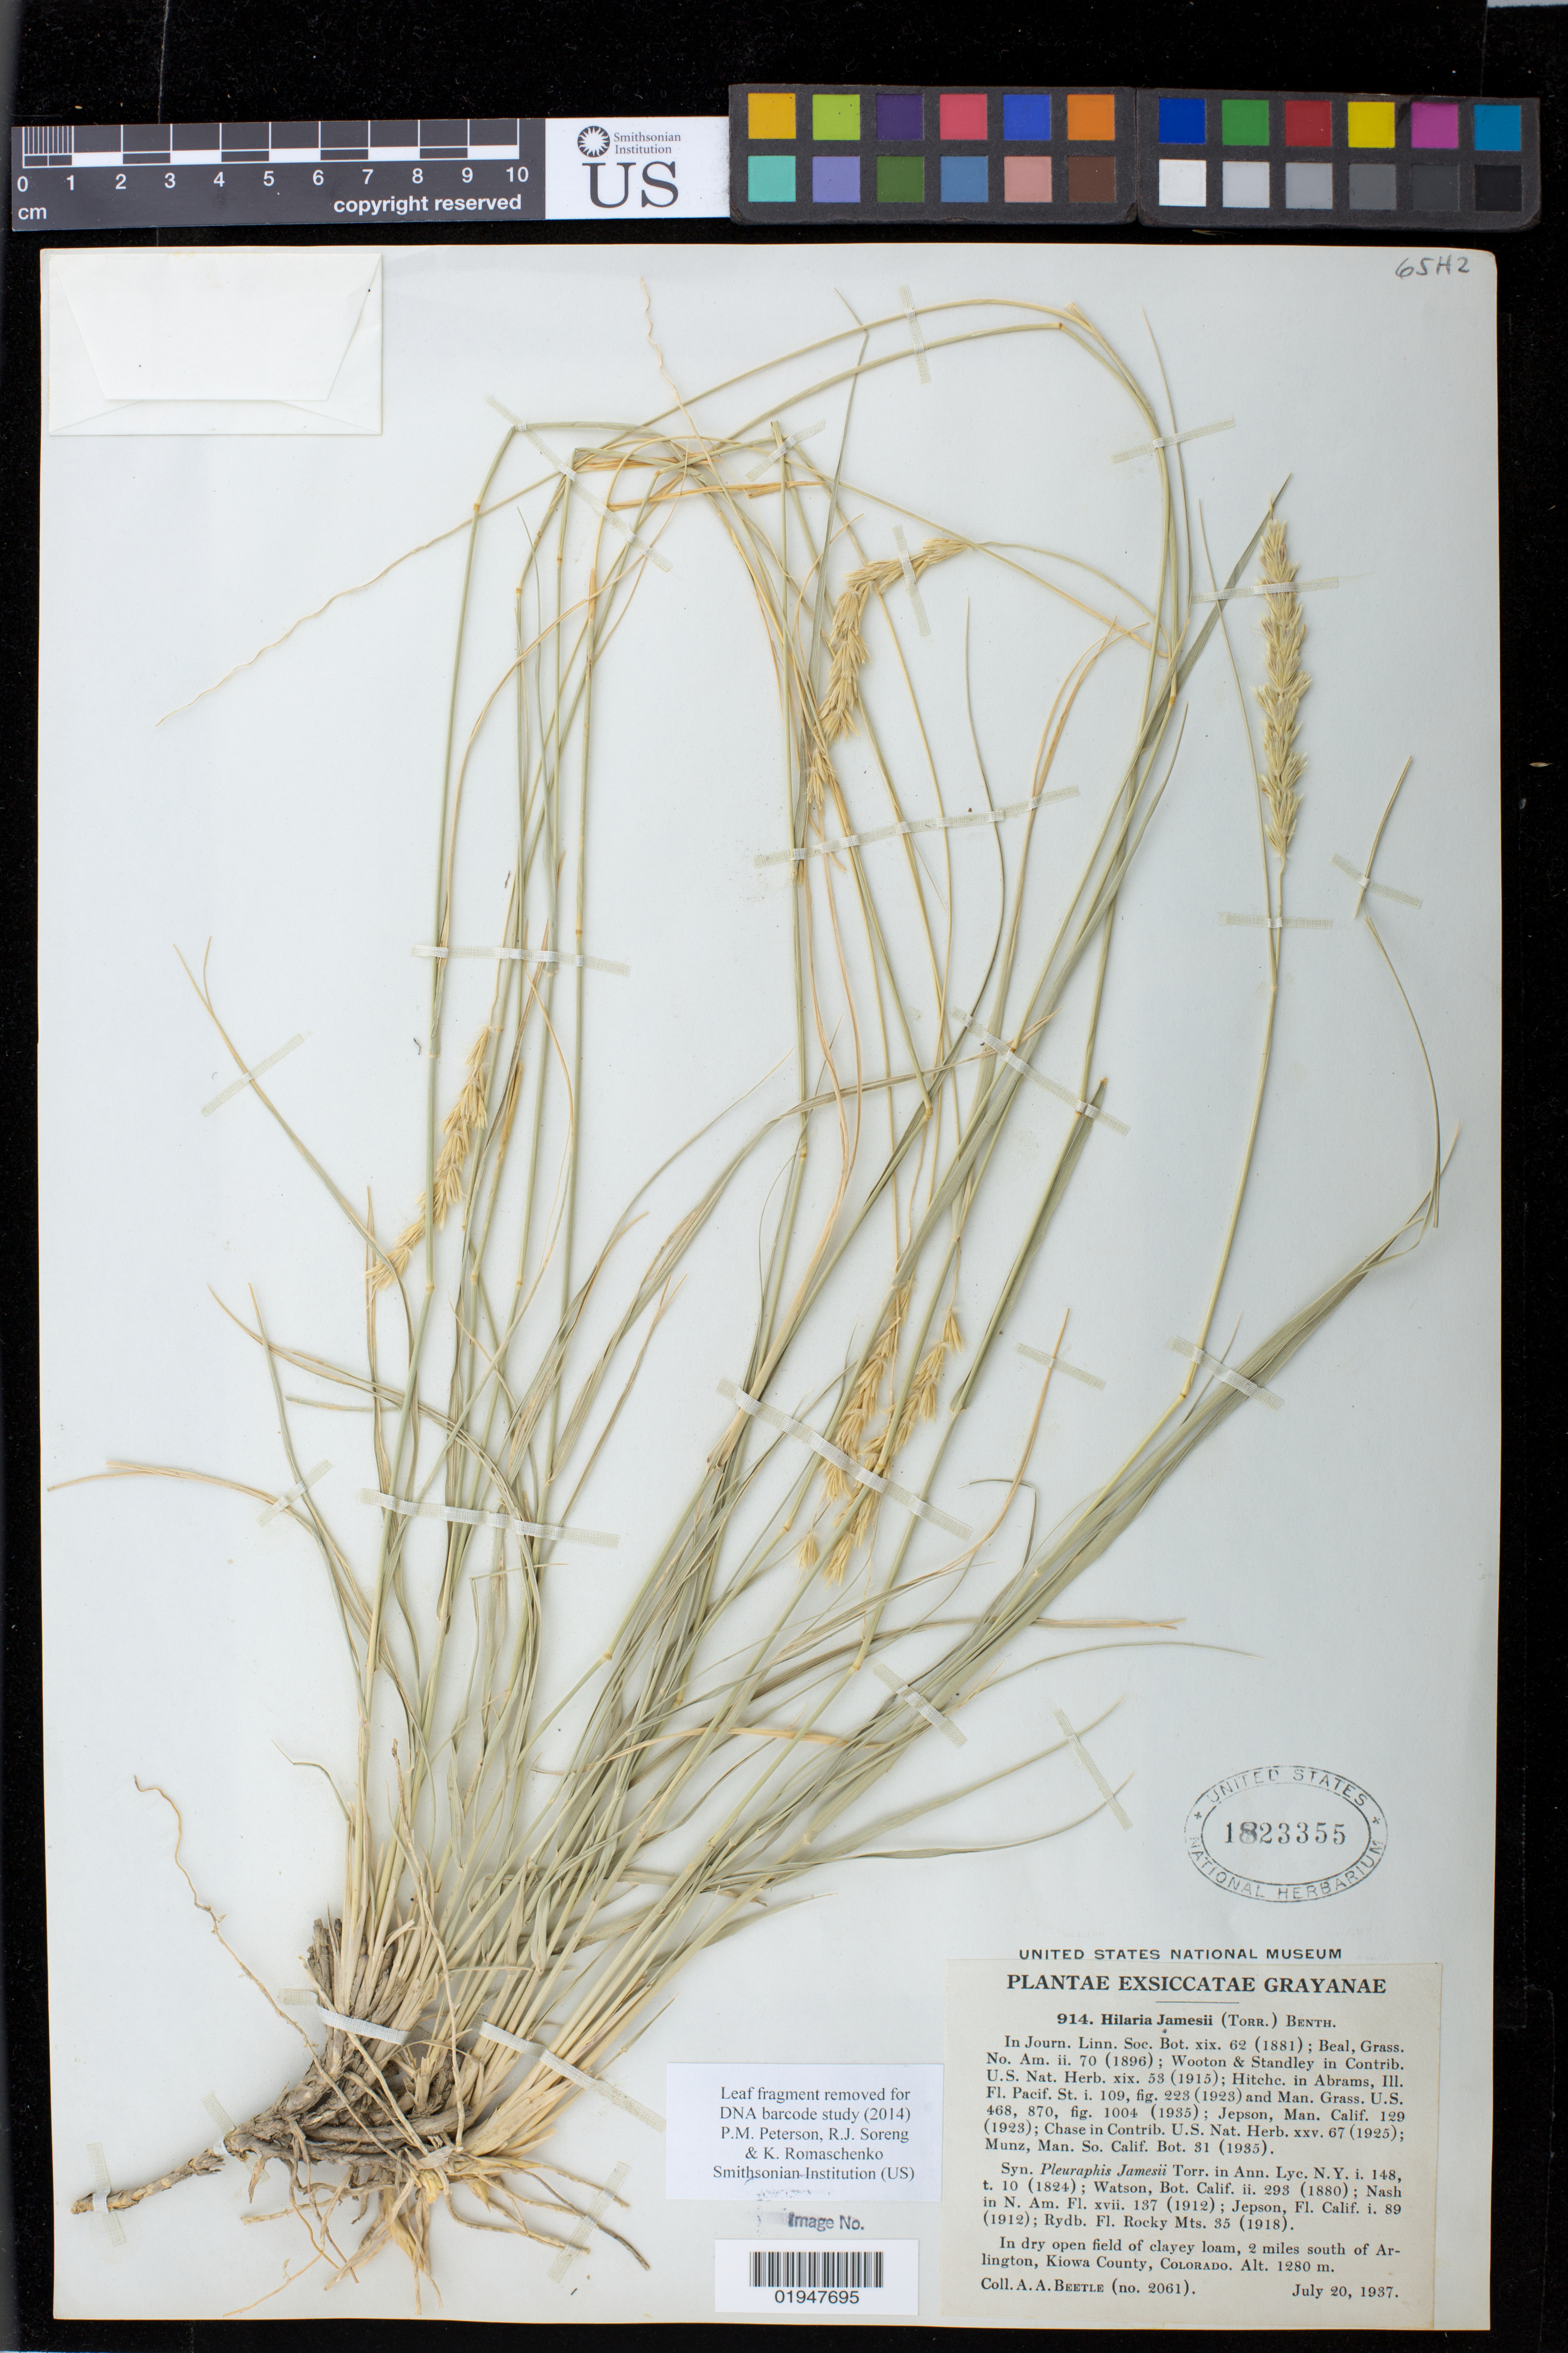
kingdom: Plantae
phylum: Tracheophyta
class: Liliopsida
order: Poales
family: Poaceae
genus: Hilaria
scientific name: Hilaria jamesii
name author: (Torr.) Benth.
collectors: A. A. Beetle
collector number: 2061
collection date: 1937-07-20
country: United States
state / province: Colorado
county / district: Kiowa County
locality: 2 miles south of Arlington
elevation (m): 1280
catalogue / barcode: US 1823355